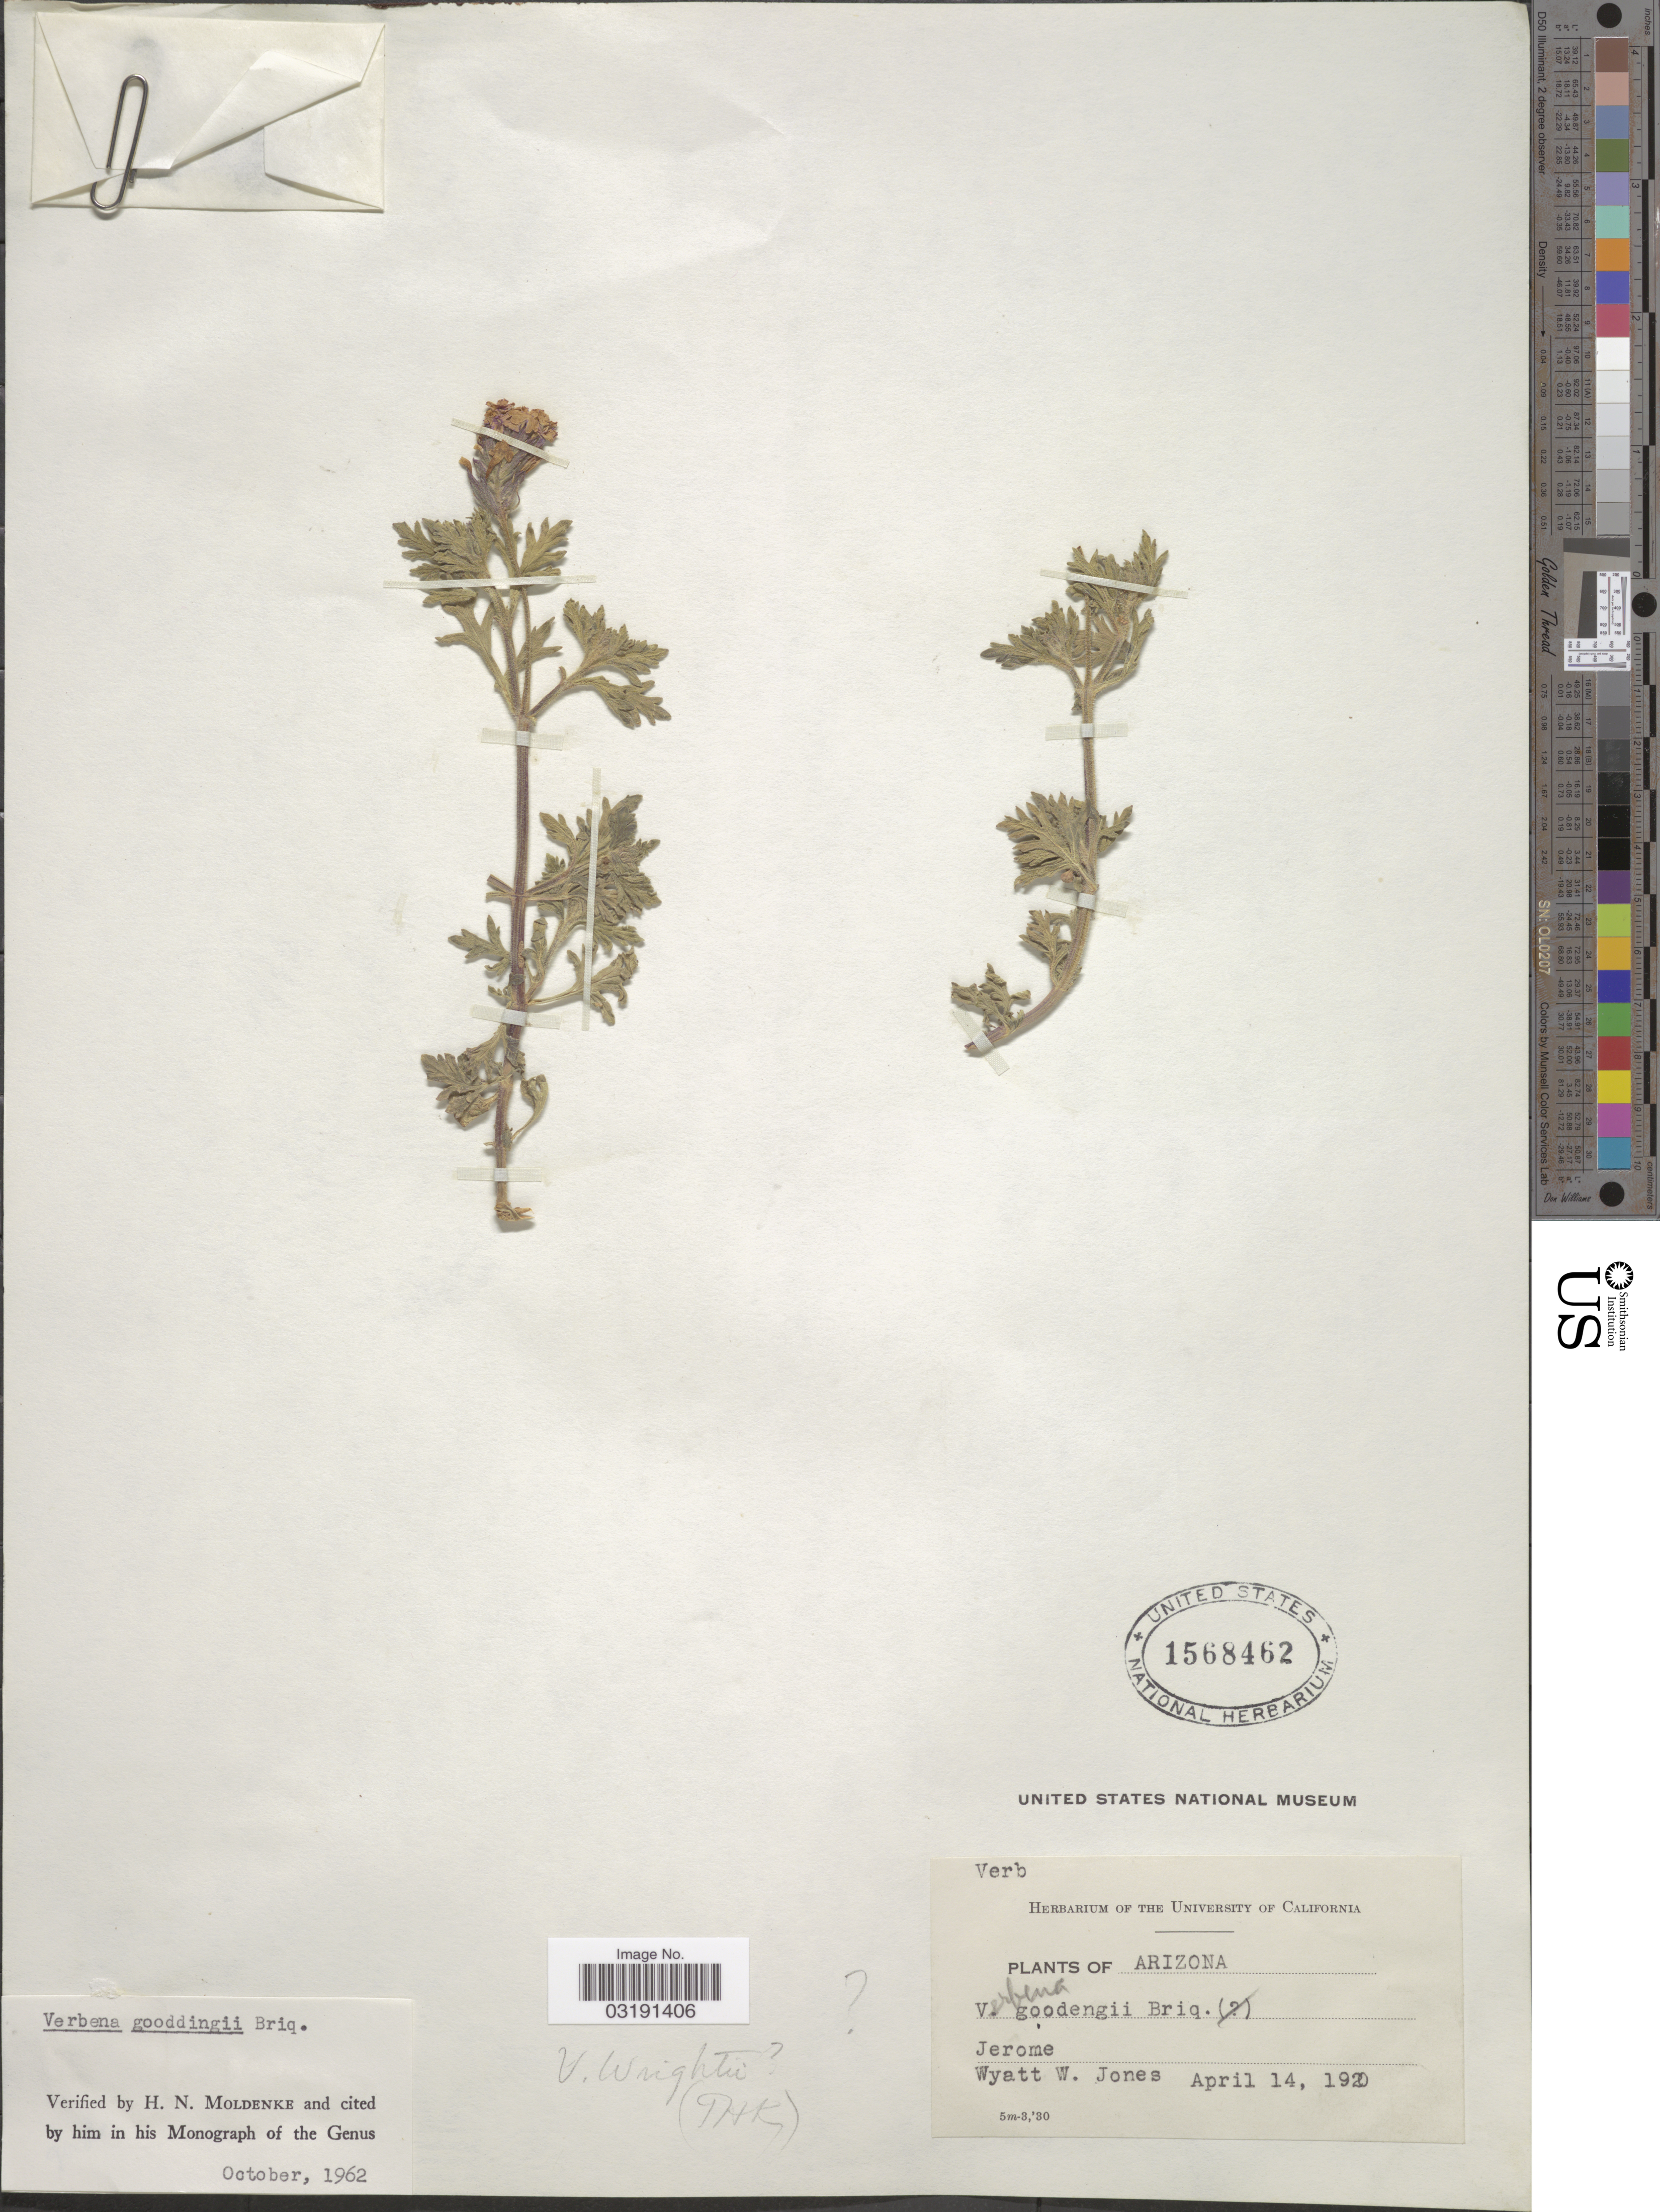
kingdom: Plantae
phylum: Tracheophyta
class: Magnoliopsida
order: Lamiales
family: Verbenaceae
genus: Verbena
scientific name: Verbena gooddingii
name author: Briq.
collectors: W. W. Jones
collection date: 1920-04-14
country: United States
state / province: Arizona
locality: Jerome.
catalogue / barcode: US 1568462